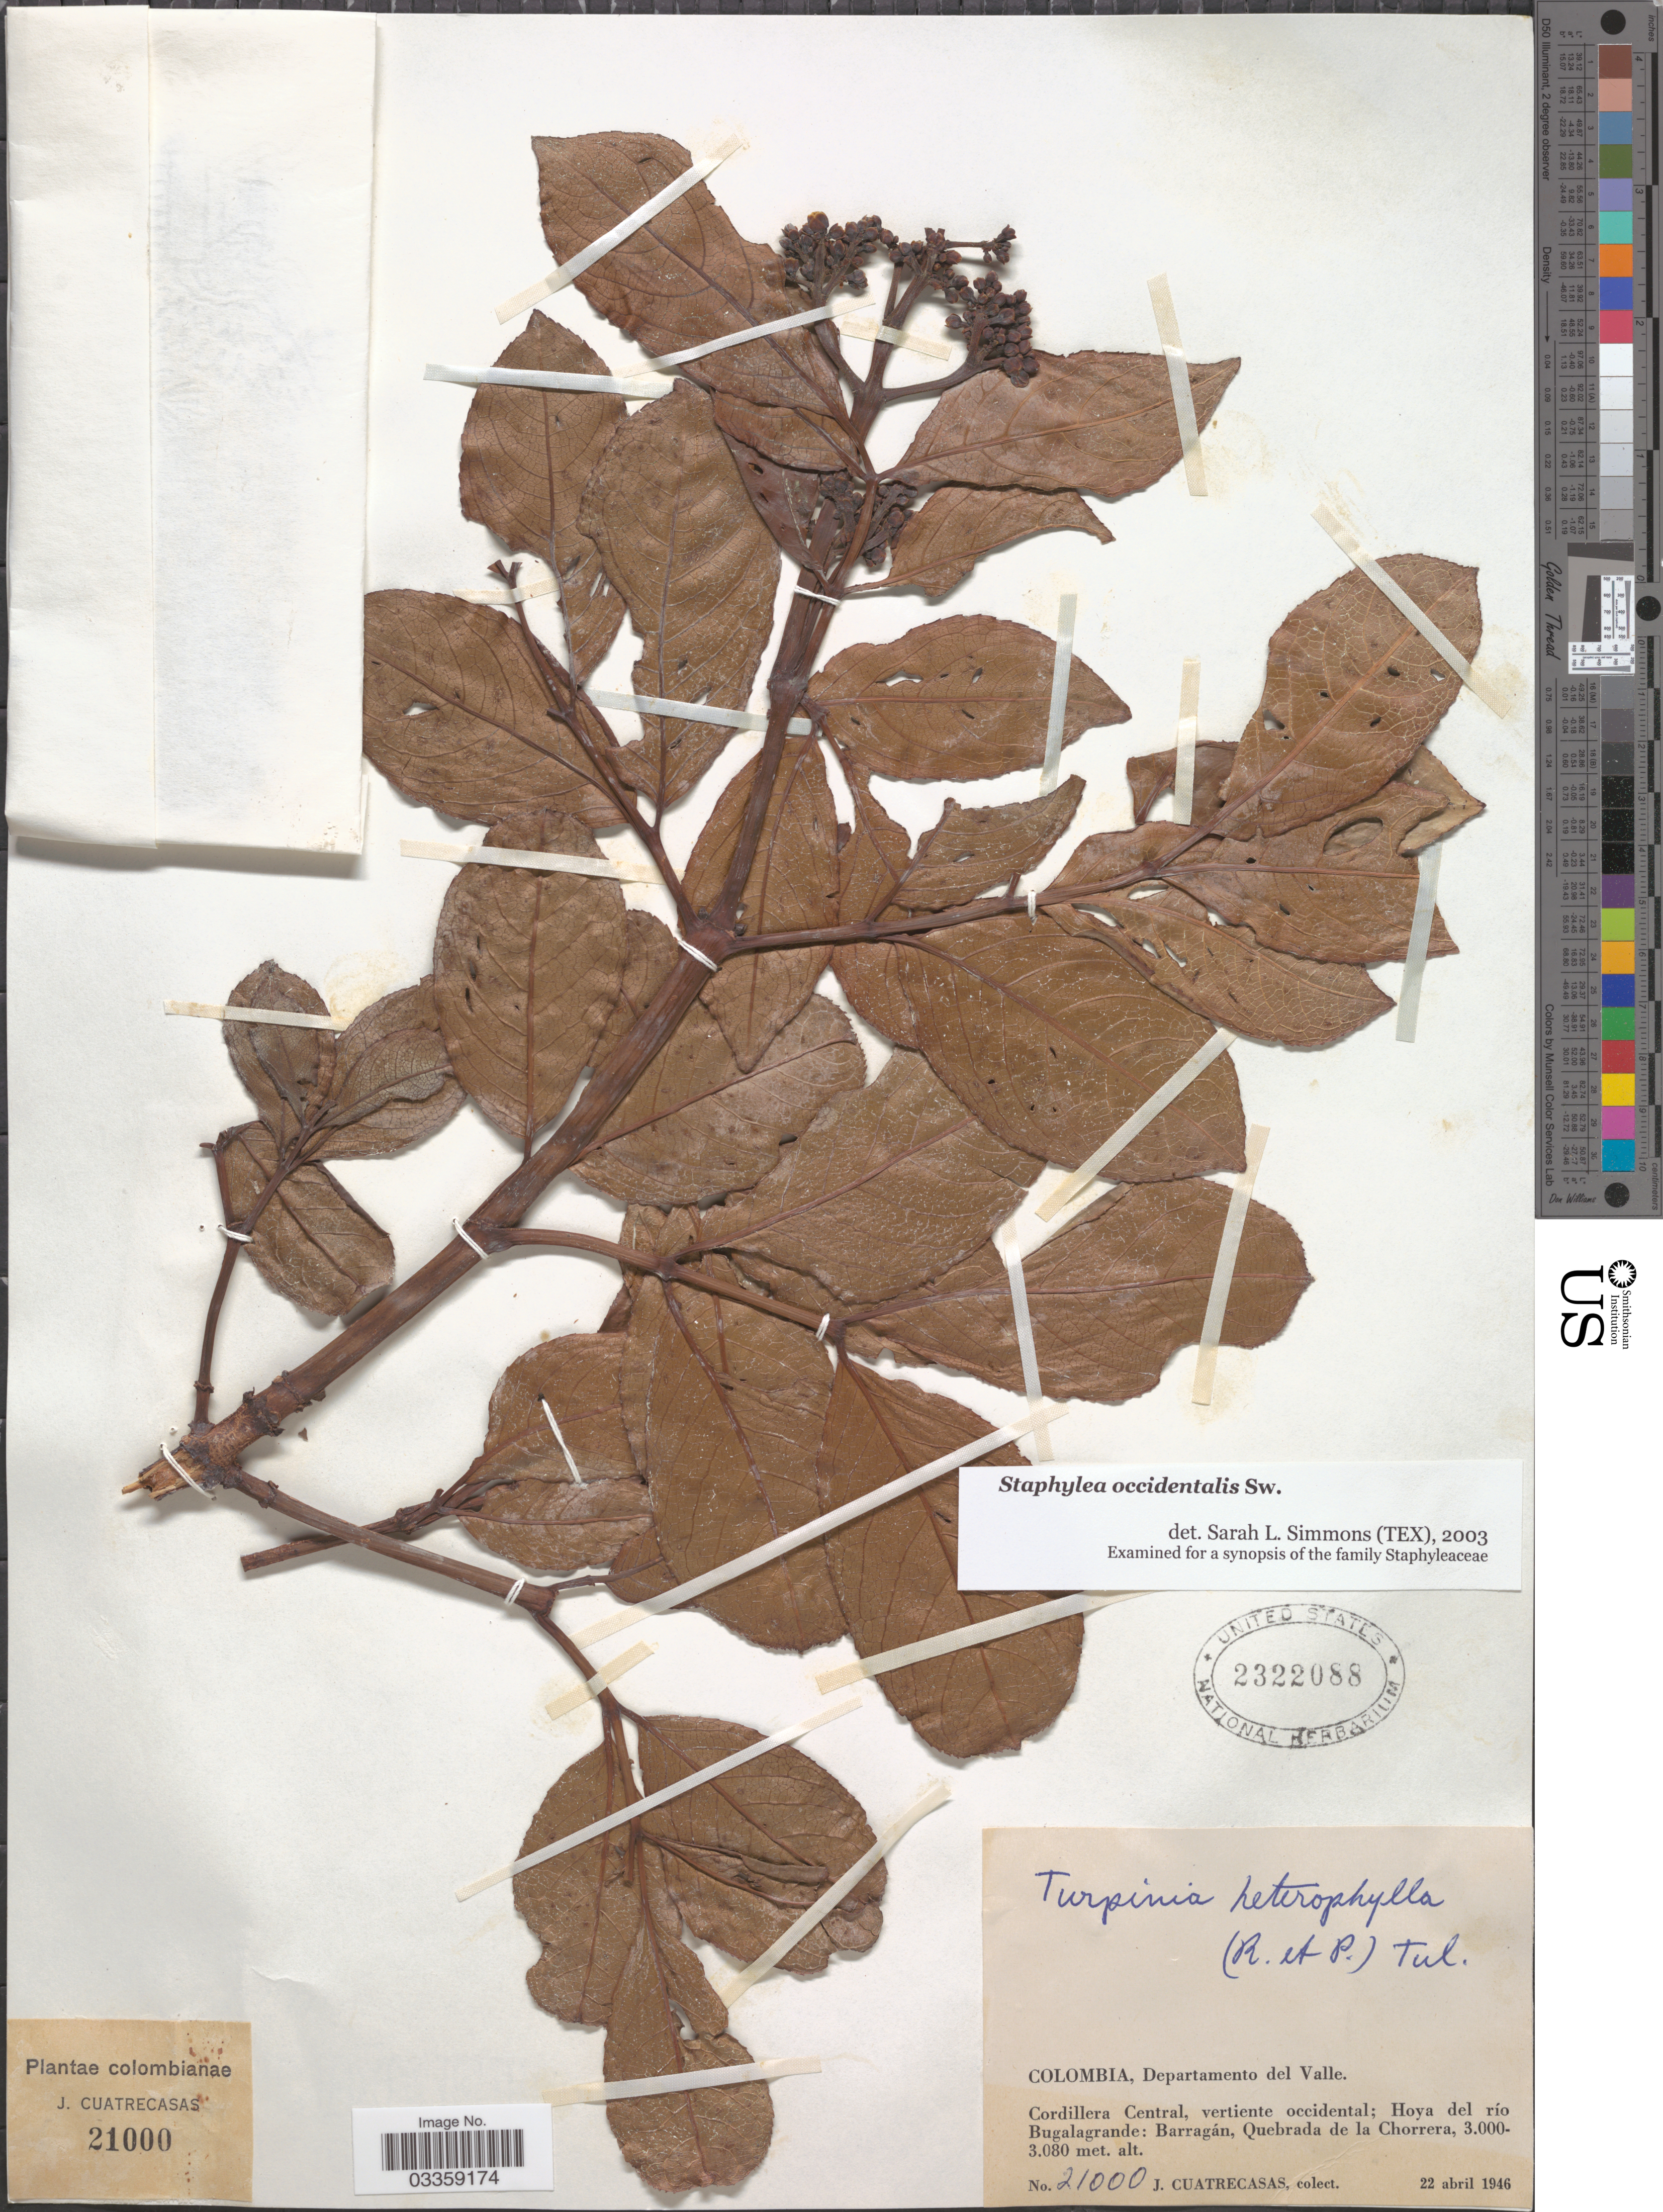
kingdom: Plantae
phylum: Tracheophyta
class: Magnoliopsida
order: Crossosomatales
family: Staphyleaceae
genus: Turpinia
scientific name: Turpinia occidentalis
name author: (Sw.) G. Don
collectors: J. Cuatrecasas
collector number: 21000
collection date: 1946-04-22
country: Colombia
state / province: Valle del Cauca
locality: Departamento del Valle. Cordillera Central, vertiente occidental; Hoya del río Bugalagrande:Barragán, Quebrada de la Chorrera.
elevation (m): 3000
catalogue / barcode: US 2322088